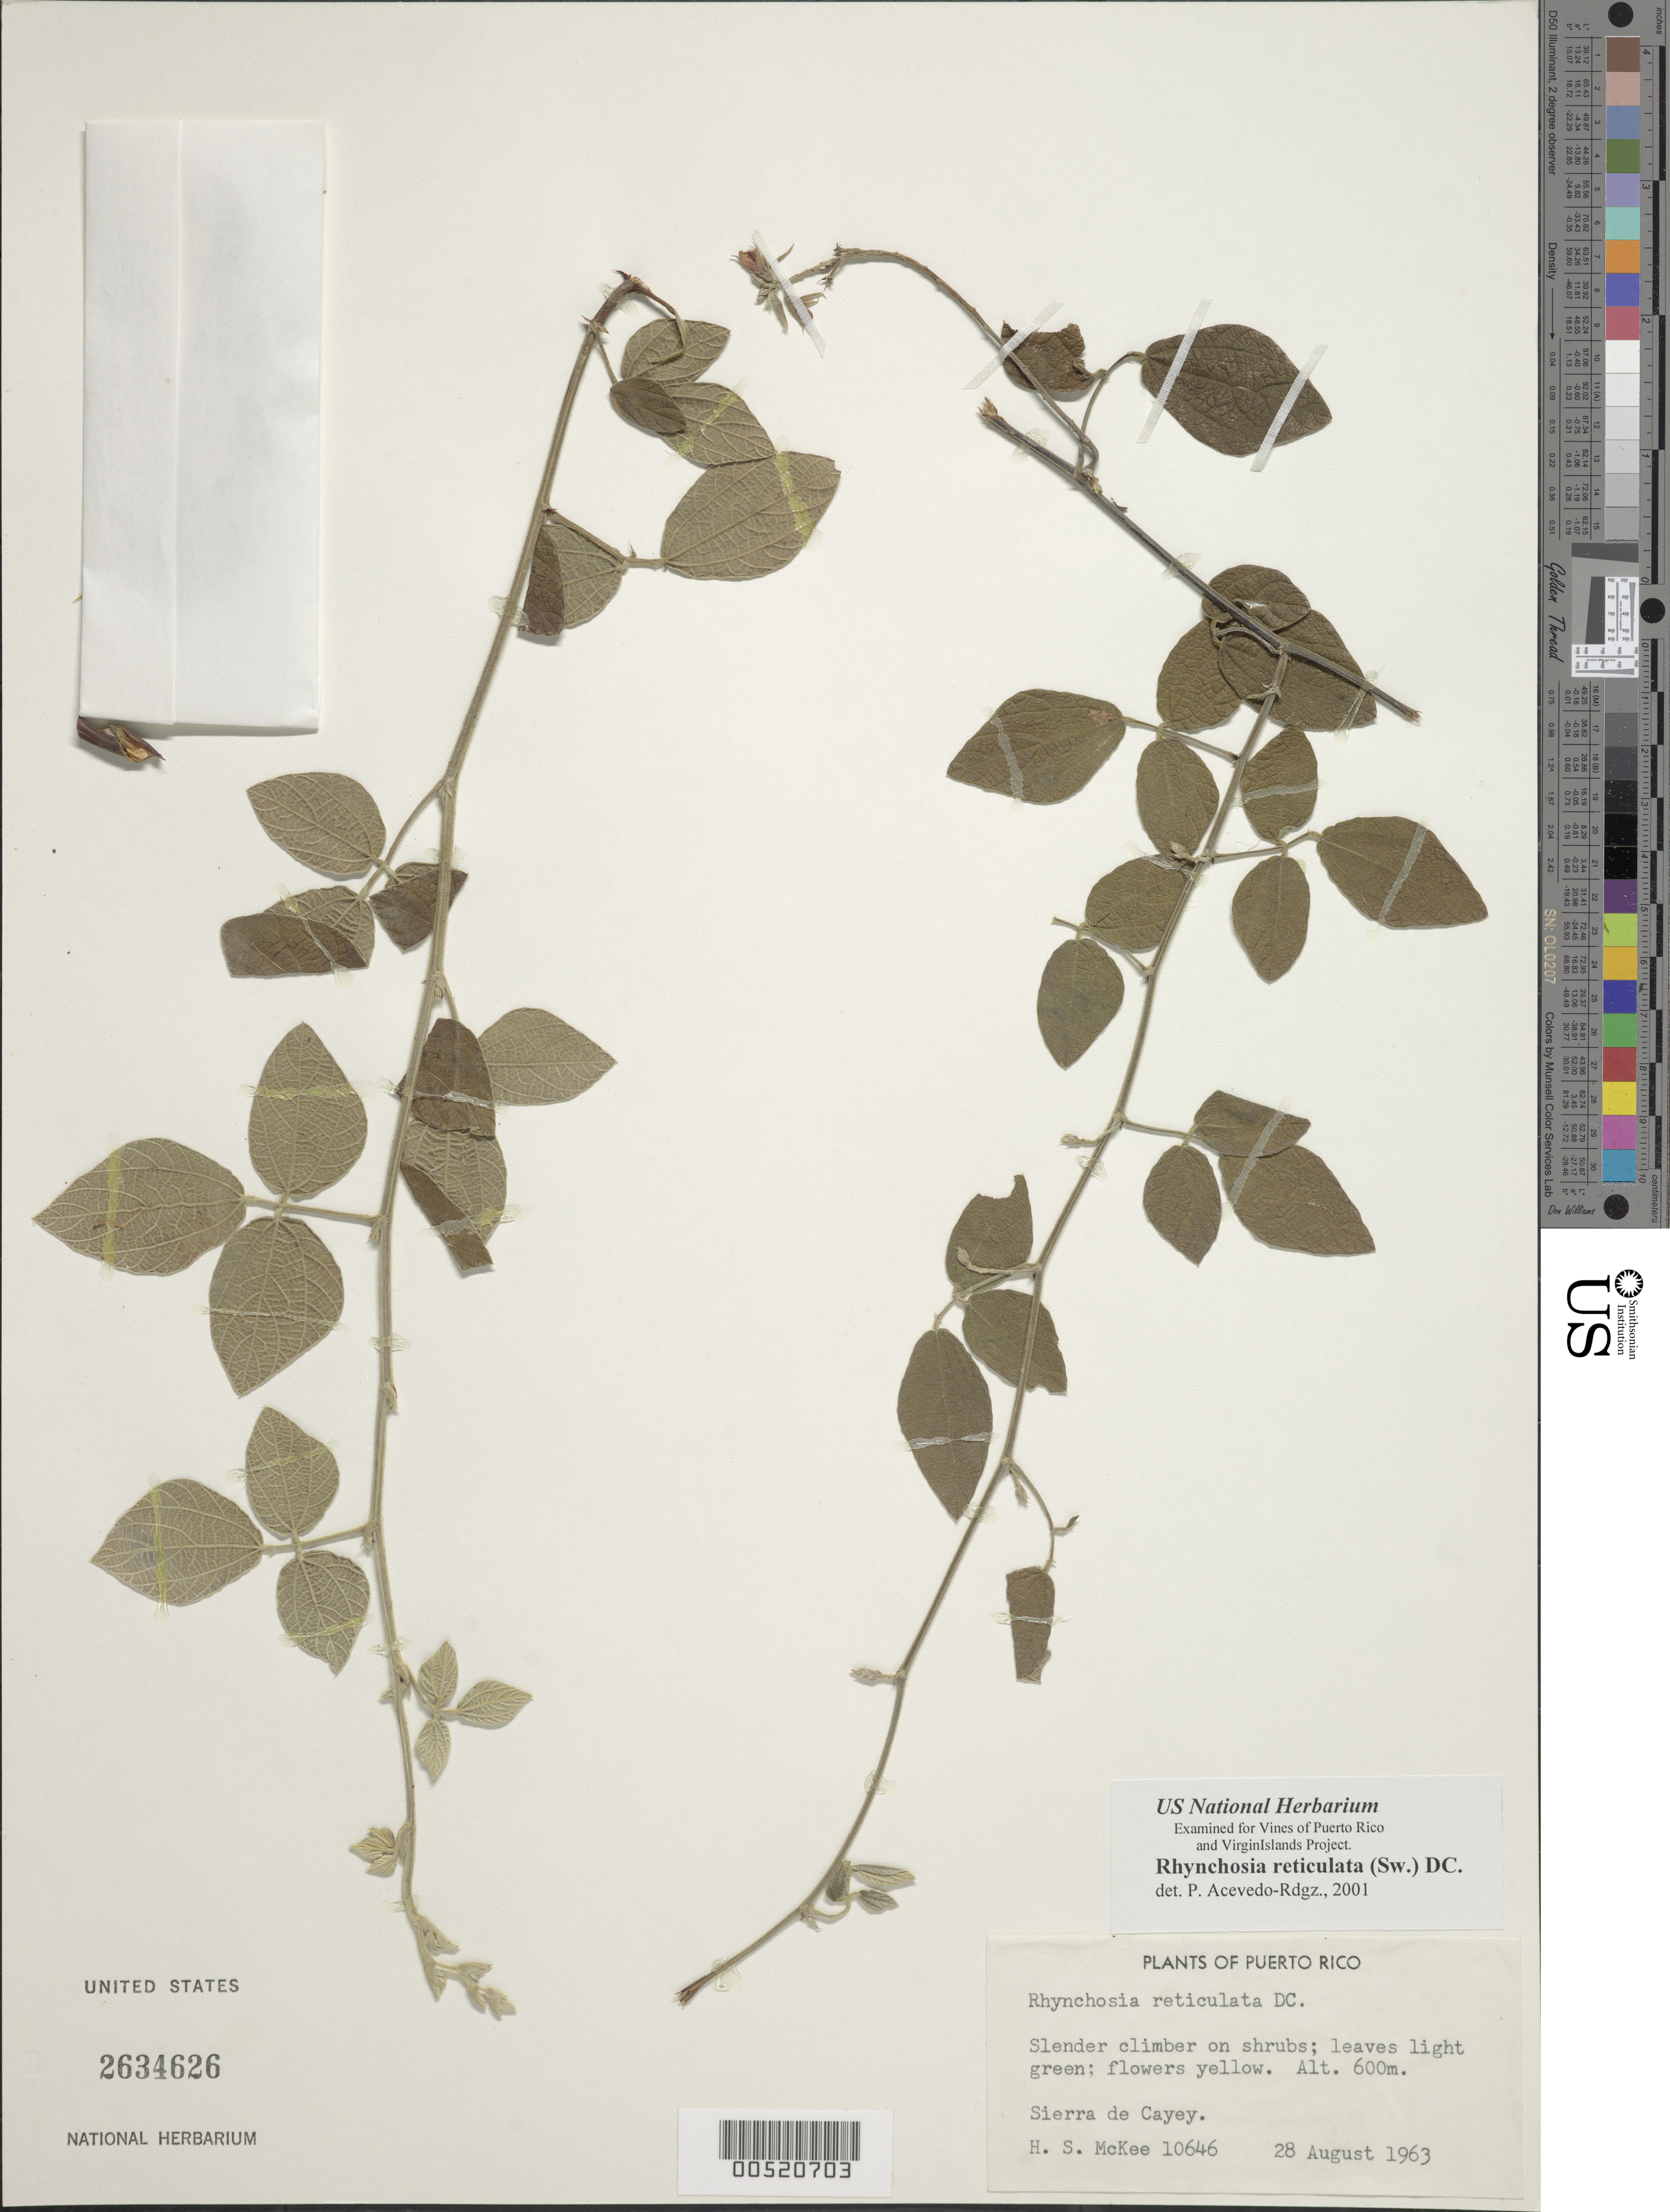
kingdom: Plantae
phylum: Tracheophyta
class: Magnoliopsida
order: Fabales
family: Fabaceae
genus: Rhynchosia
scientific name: Rhynchosia reticulata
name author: (Sw.) DC.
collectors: H. S. MacKee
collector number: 10646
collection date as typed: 28 Aug 1963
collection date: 1963-08-28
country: Puerto Rico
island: Greater Antilles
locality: Sierra de Cayey. On shrubs.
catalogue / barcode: US 2634626